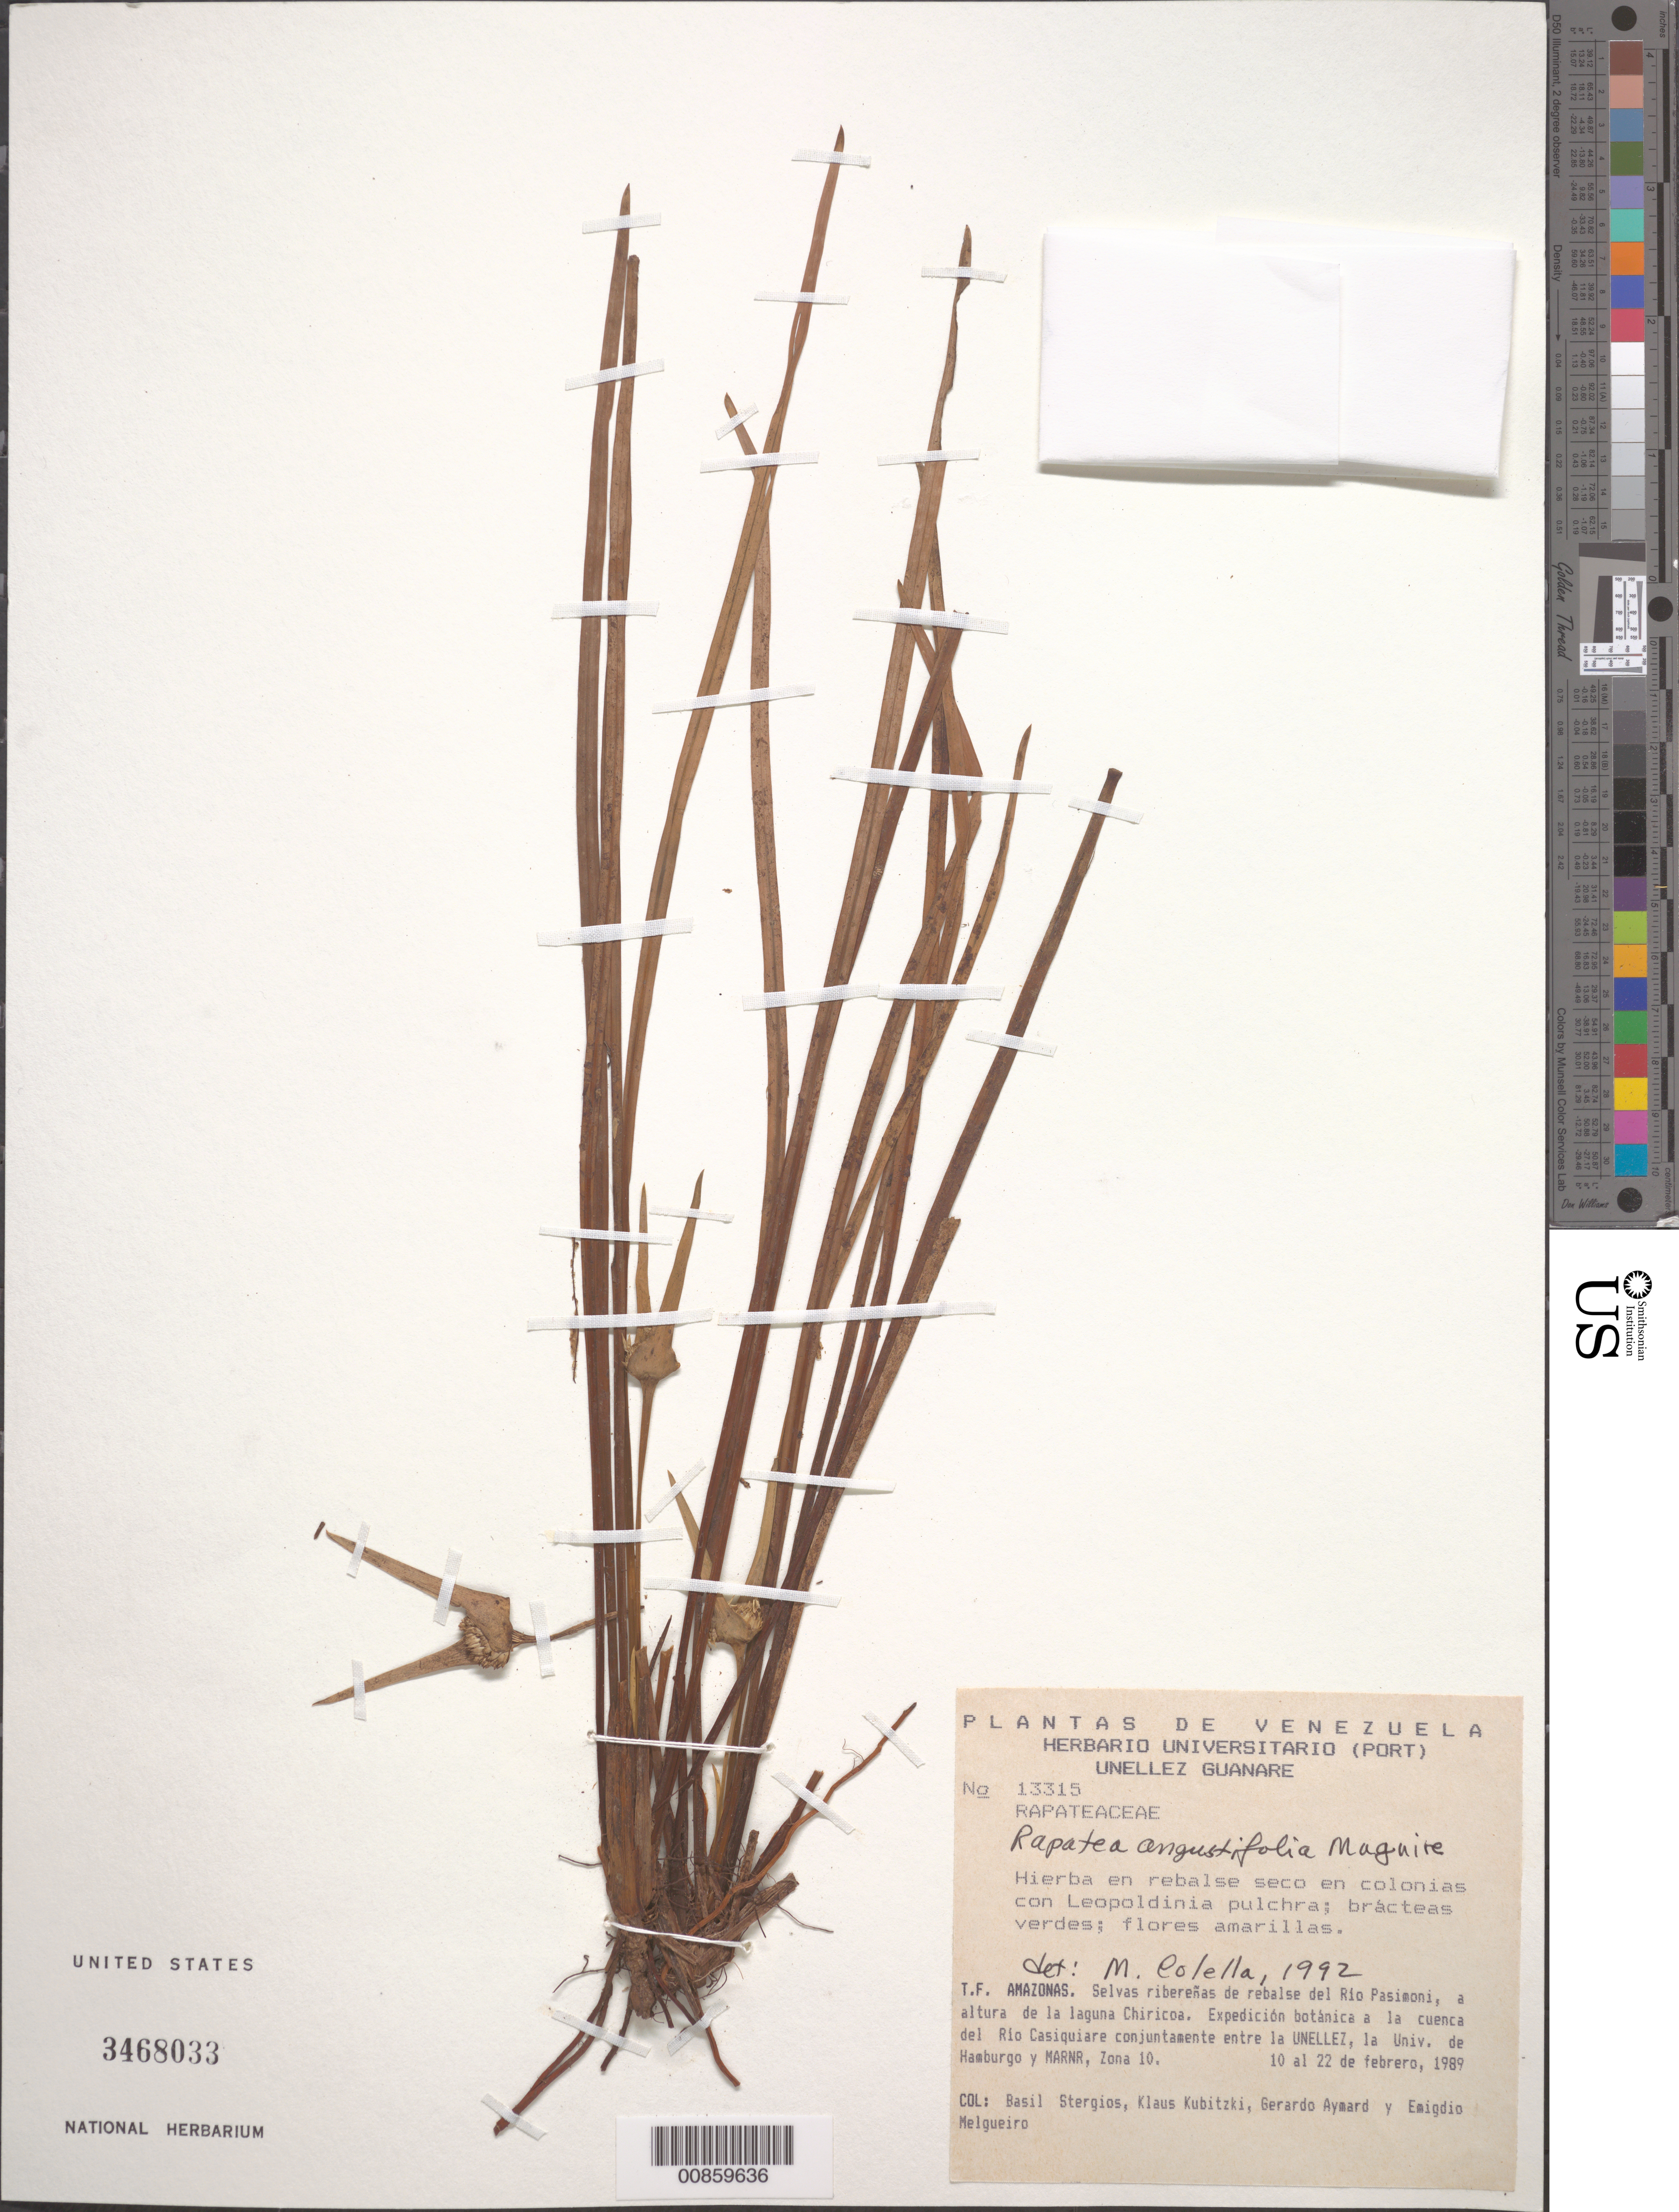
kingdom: Plantae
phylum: Tracheophyta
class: Liliopsida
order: Poales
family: Rapateaceae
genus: Rapatea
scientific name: Rapatea angustifolia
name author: Spruce ex Körn.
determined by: Colella, M.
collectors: B. G. Stergios, K. Kubitzki, G. A. Aymard & E. Melgueiro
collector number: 13315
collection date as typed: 10-Feb-89 to 22-Feb-89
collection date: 1989-02-10/1989-02-22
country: Venezuela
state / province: Amazonas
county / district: Río Negro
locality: Río Casiquiare, Río Pasimoni, a altura de al laguna Chiricoa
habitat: Sevlas ribereñas de rebalse de Rio Pasimoni.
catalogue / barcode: US 3468033